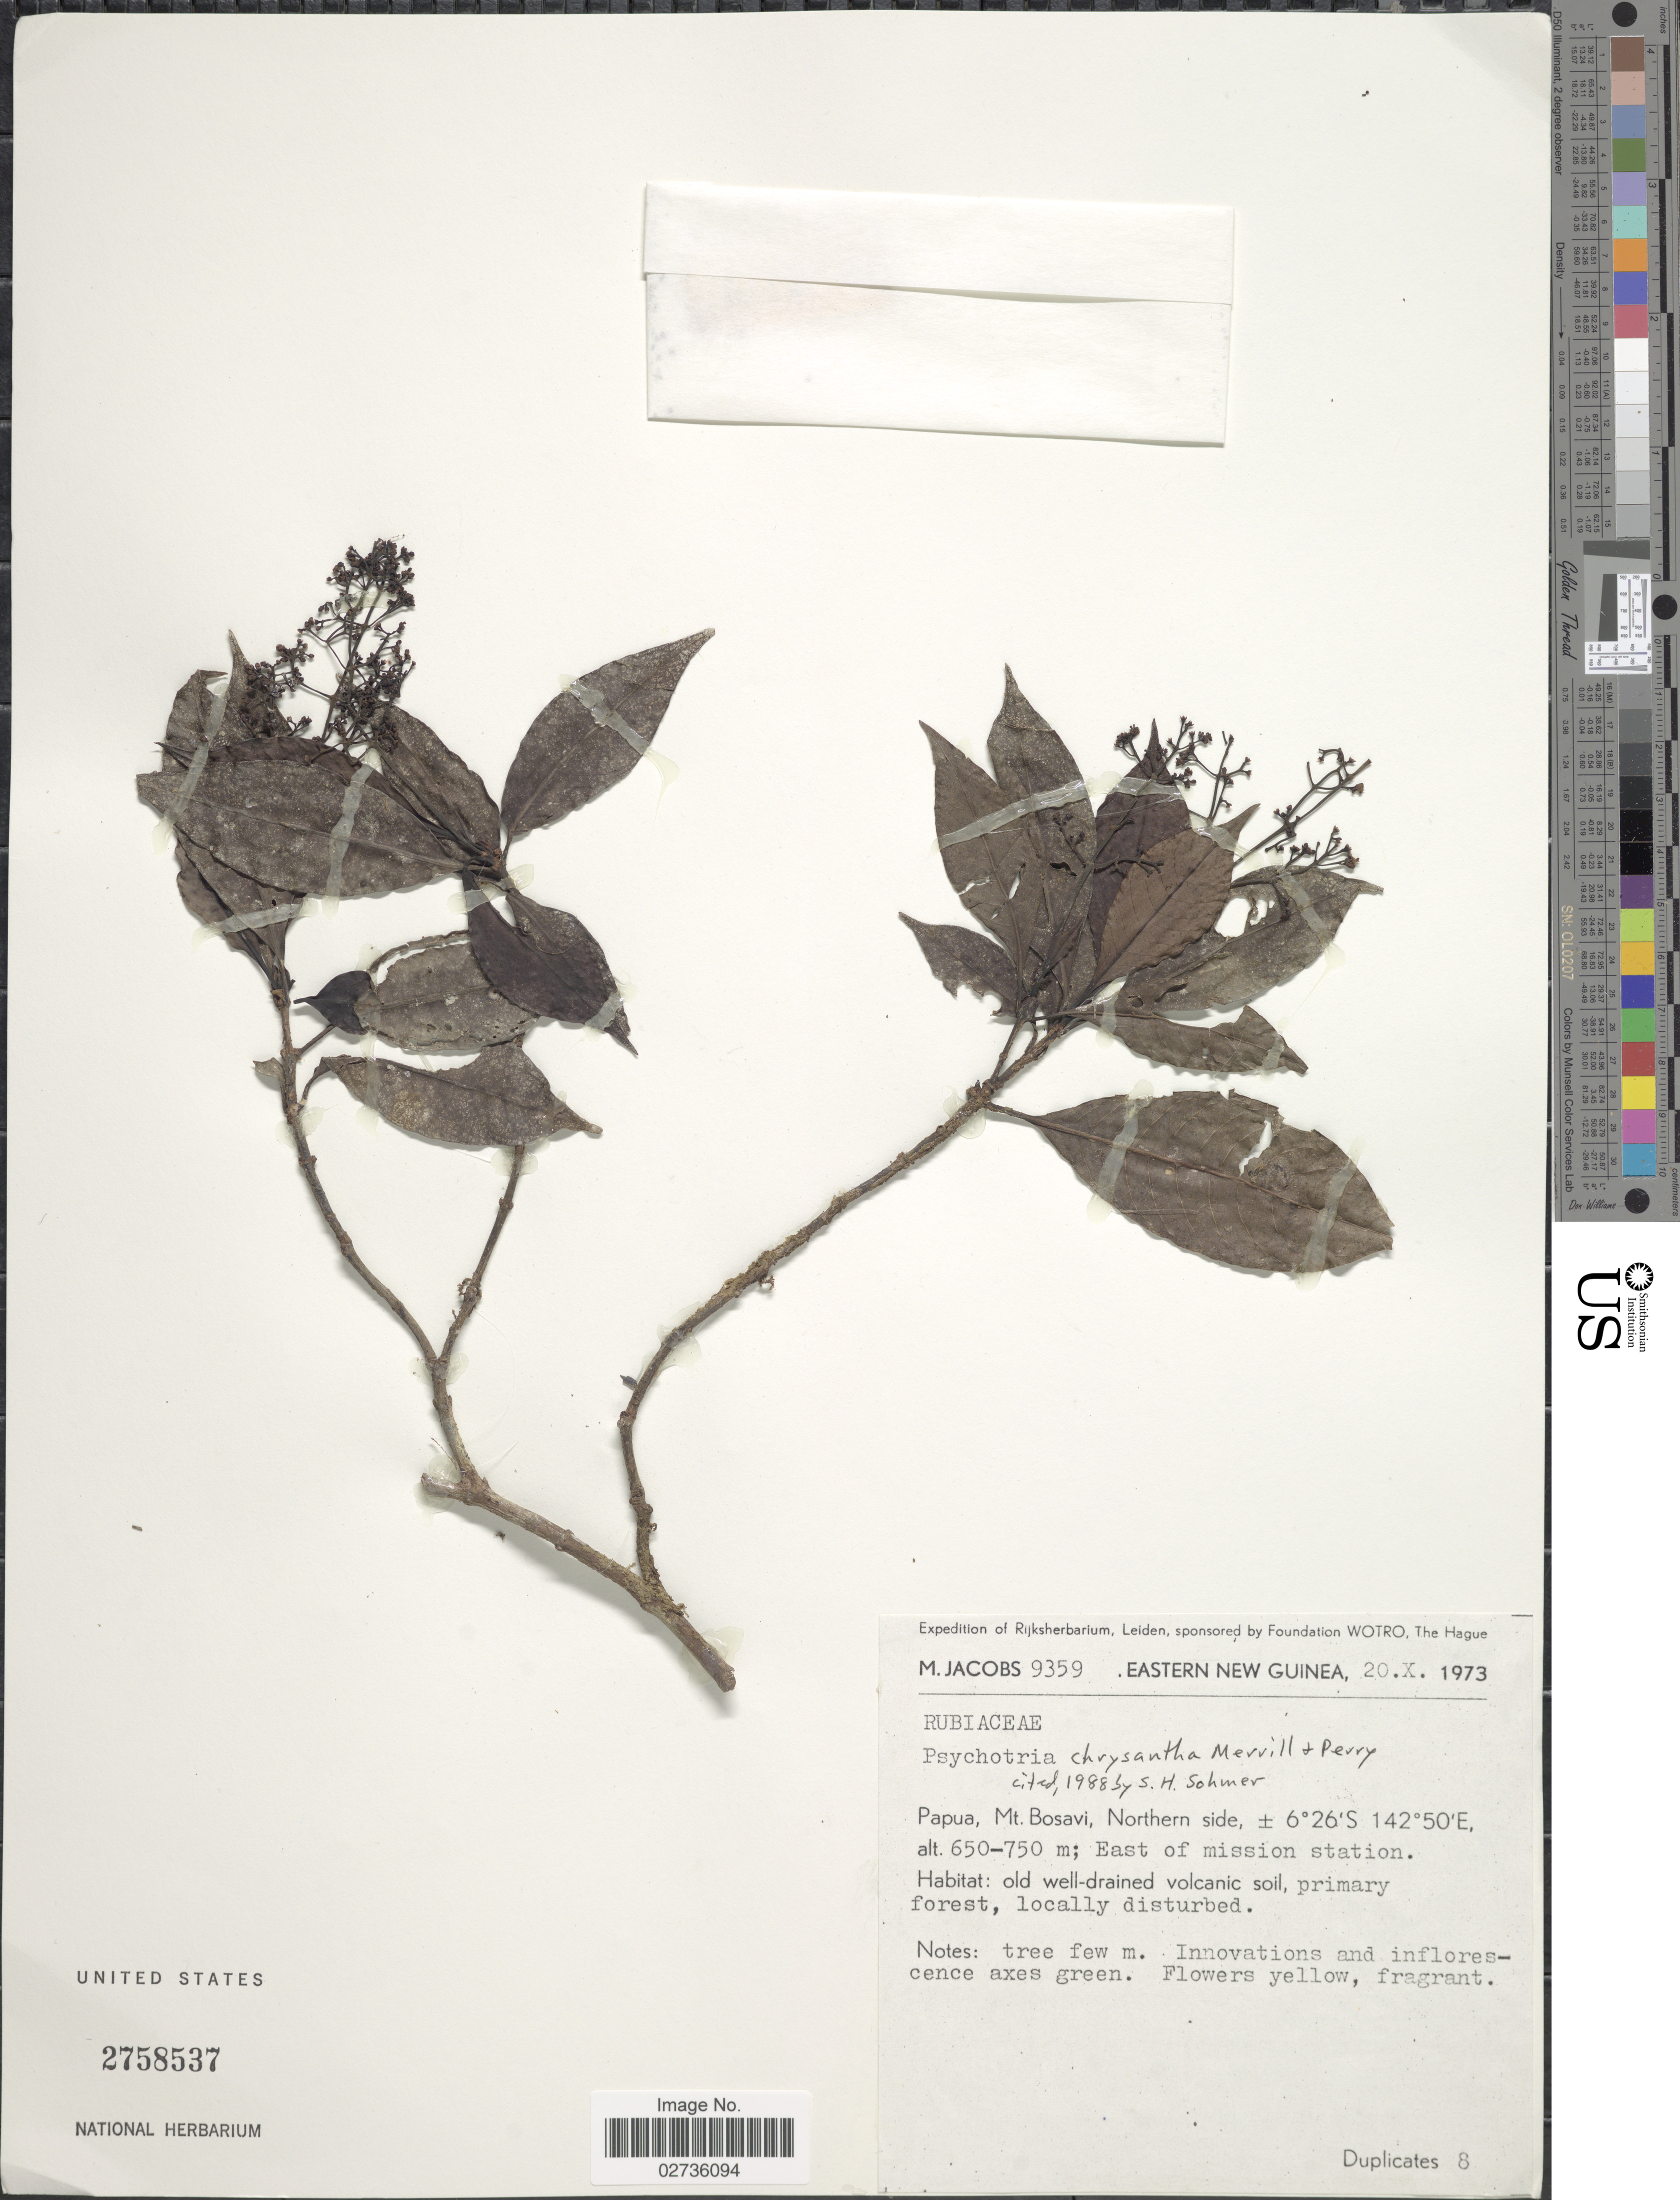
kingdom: Plantae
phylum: Tracheophyta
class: Magnoliopsida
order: Gentianales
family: Rubiaceae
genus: Psychotria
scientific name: Psychotria chrysantha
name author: Merr. & L.M. Perry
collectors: M. Jacobs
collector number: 9359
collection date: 1973-10-20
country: Papua New Guinea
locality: Eastern New Guinea. Papua, Mt. Bosavi, Northern side. East of mission station.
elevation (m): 650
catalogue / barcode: US 2758537